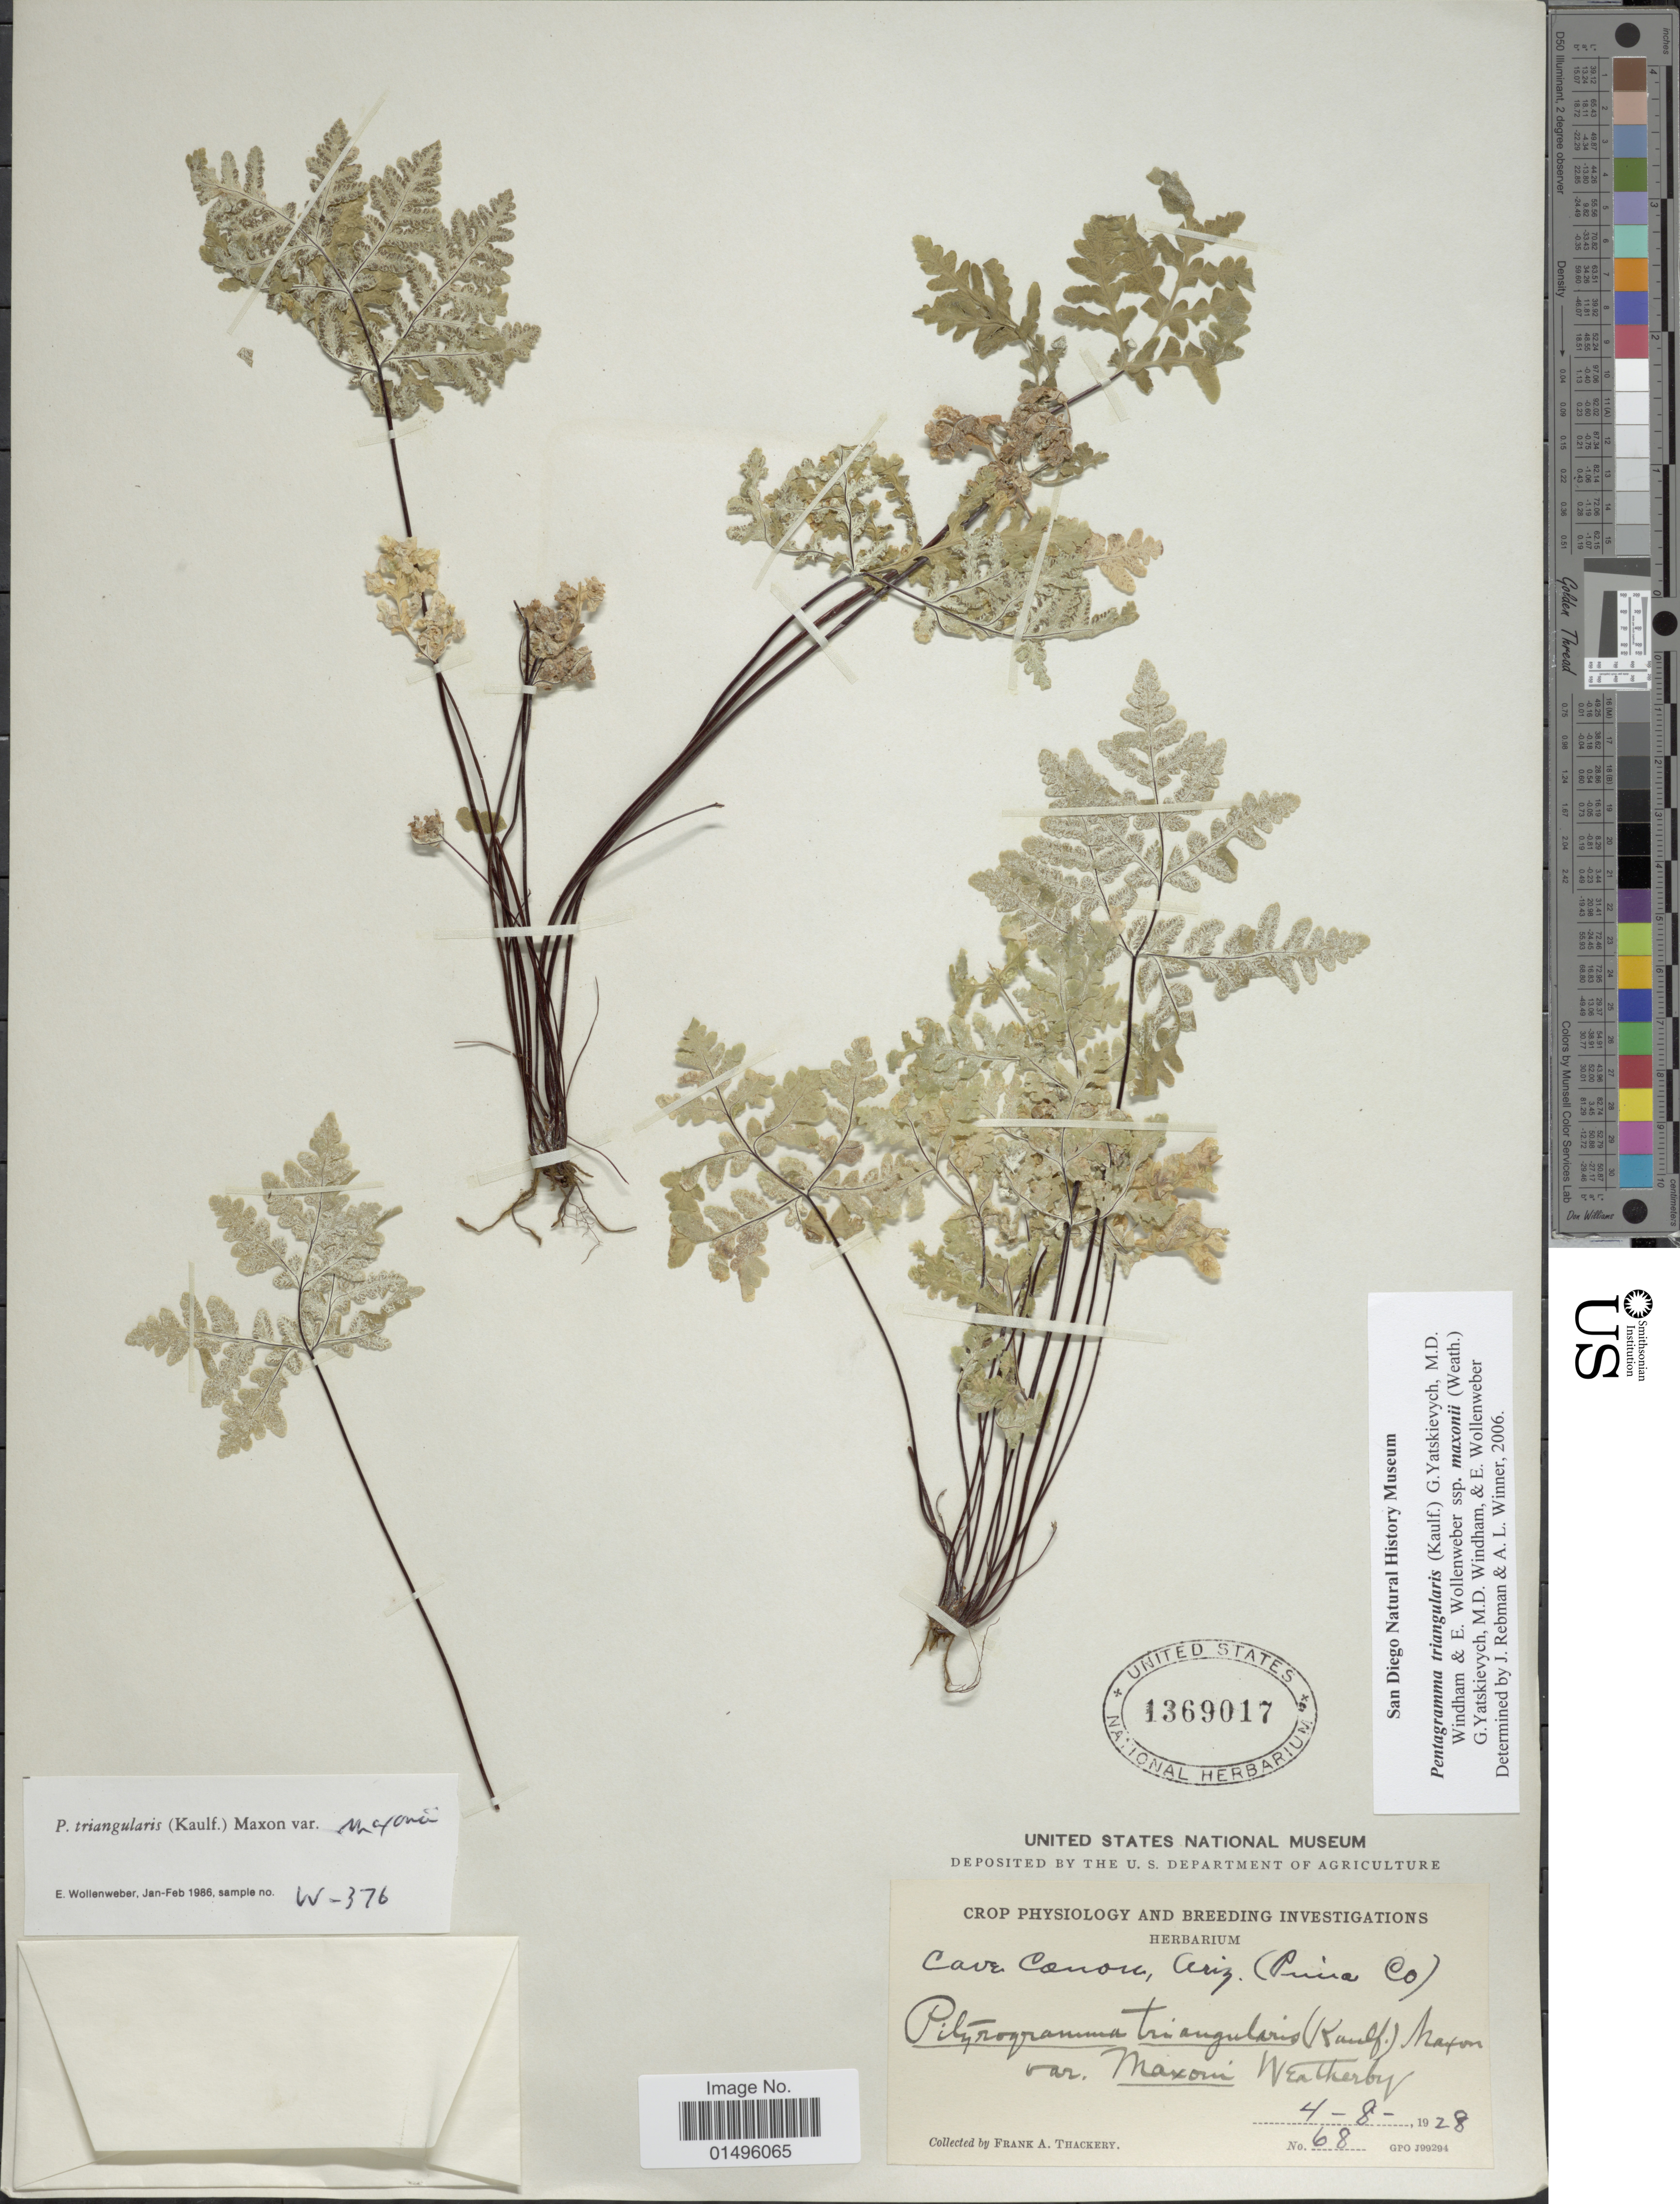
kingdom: Plantae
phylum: Tracheophyta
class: Polypodiopsida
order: Polypodiales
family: Pteridaceae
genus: Pentagramma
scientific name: Pentagramma maxonii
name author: (Weath.) Schuettp. & Windham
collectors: F. Thackery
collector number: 68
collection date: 1928-08-04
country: United States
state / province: Arizona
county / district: Pima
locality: Cave Canon, (Pima Co.)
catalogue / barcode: US 1369017